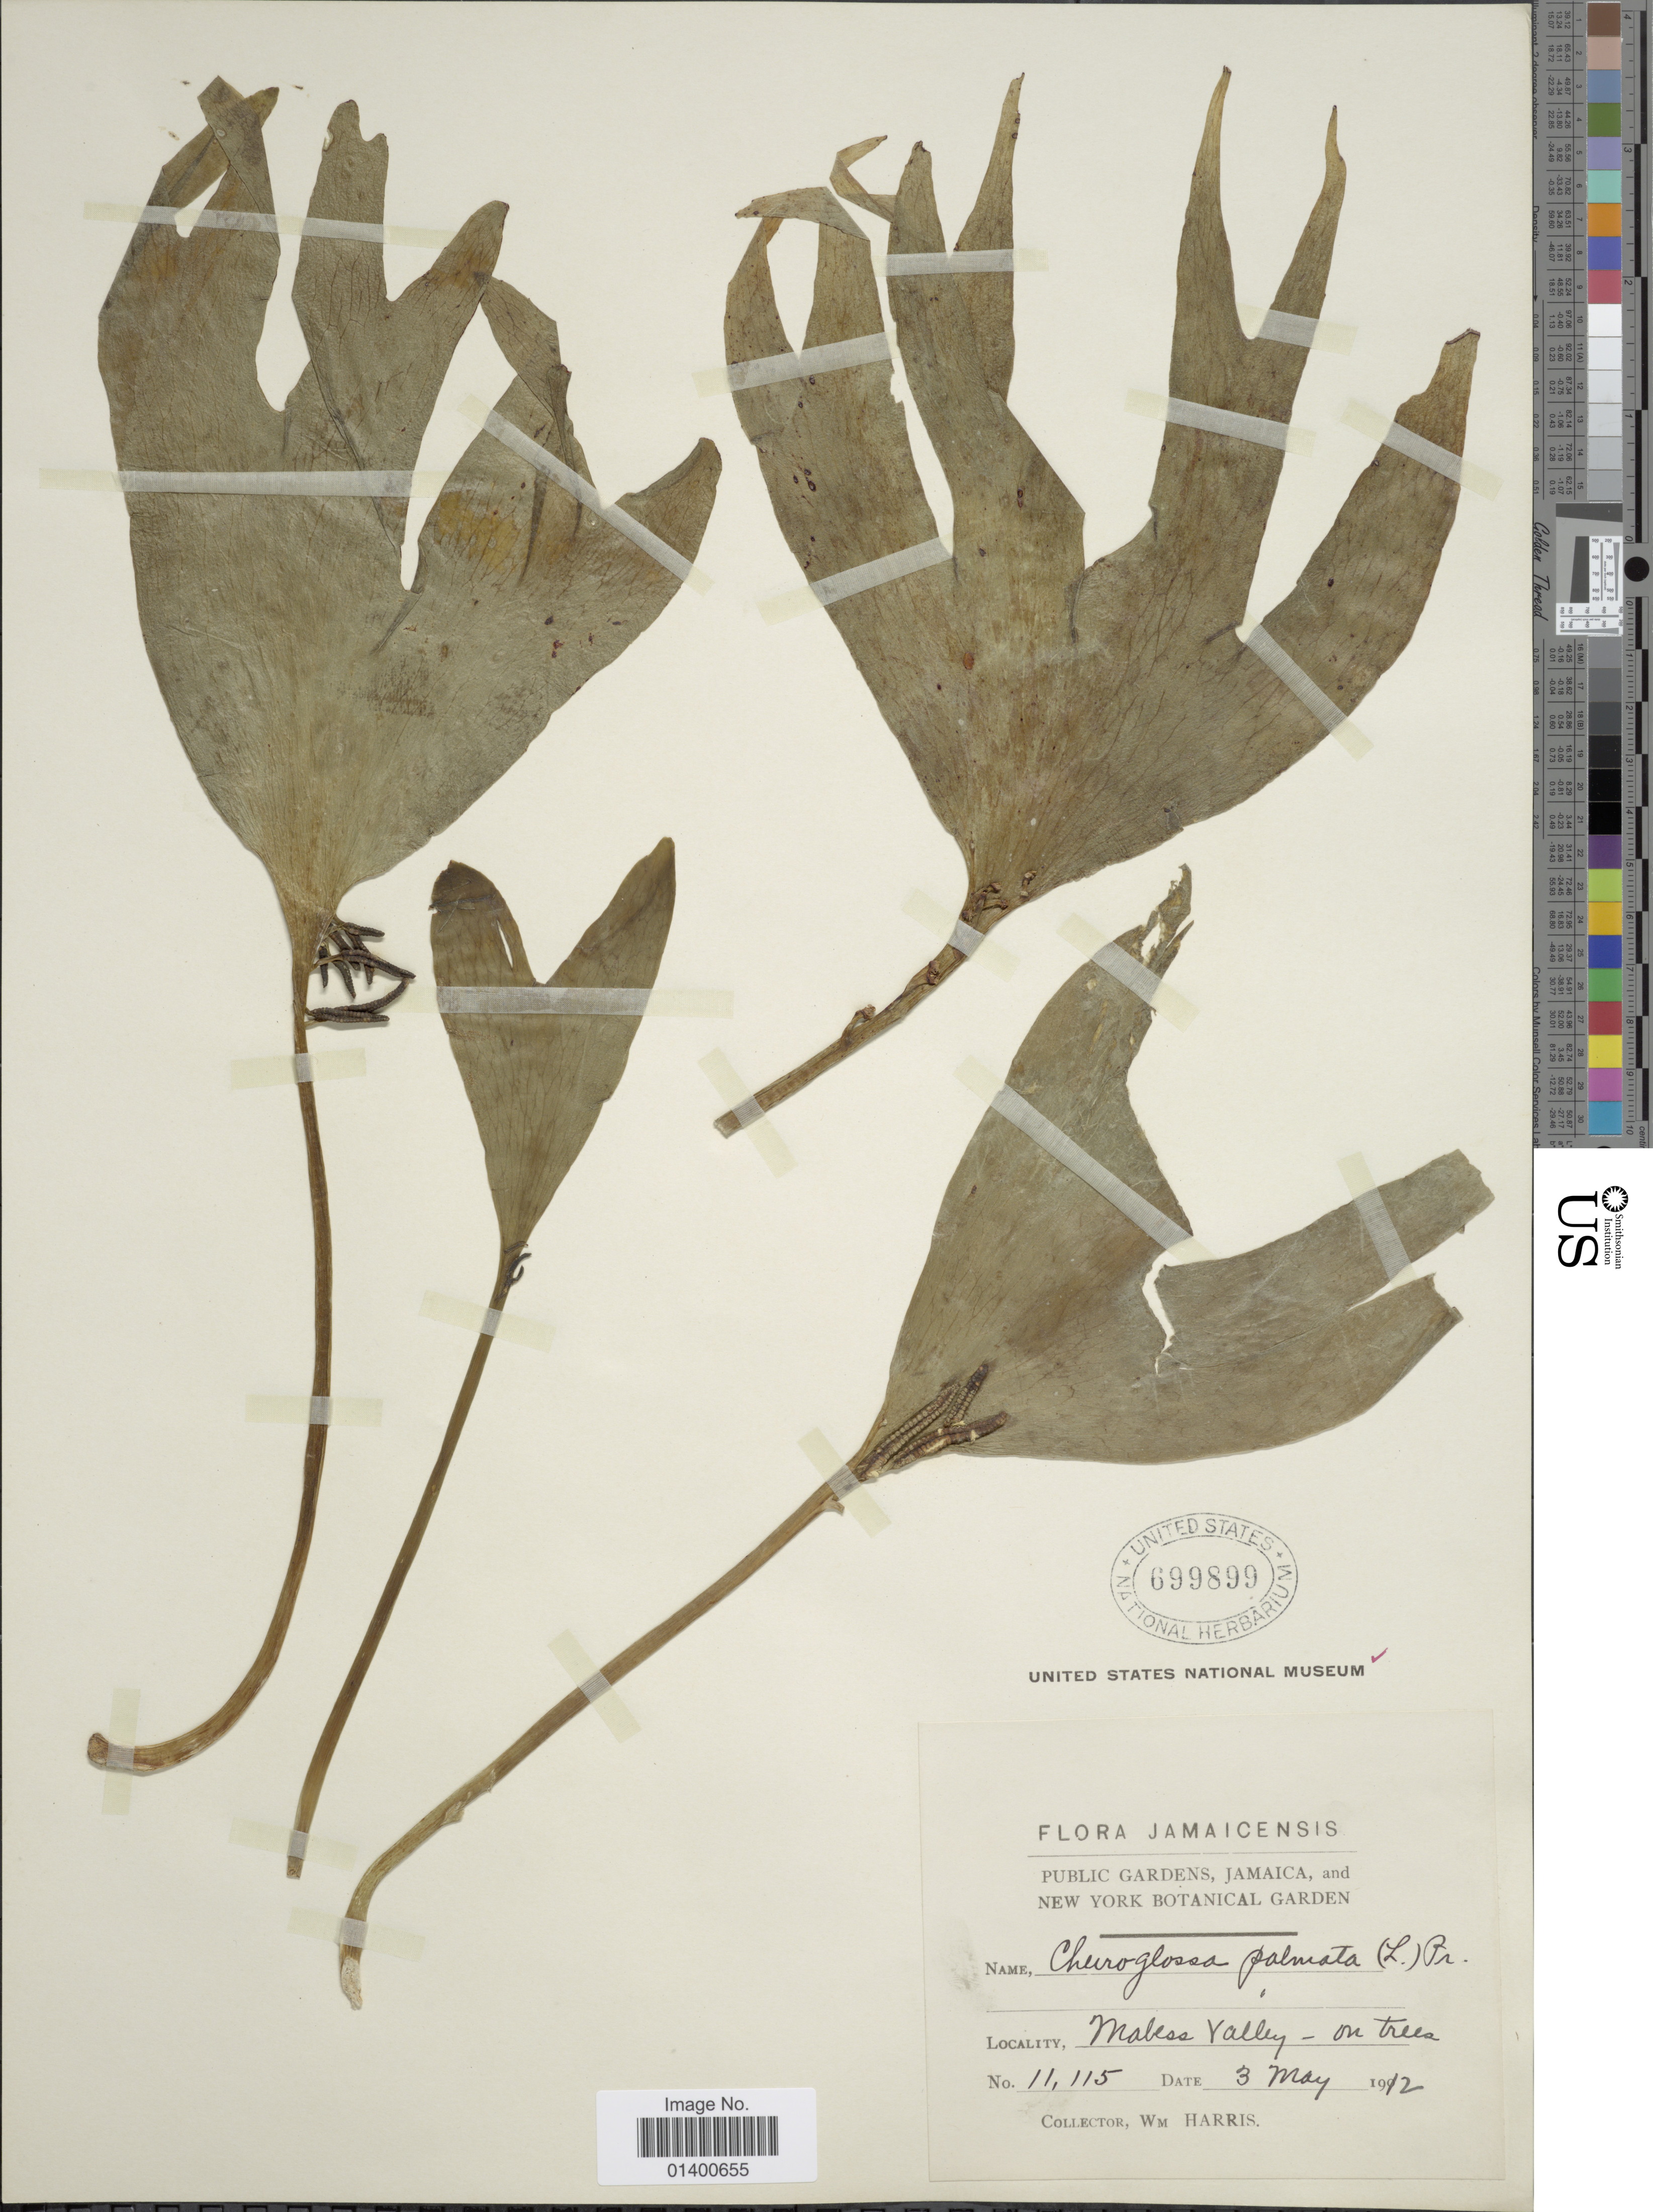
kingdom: Plantae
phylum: Tracheophyta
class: Polypodiopsida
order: Ophioglossales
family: Ophioglossaceae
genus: Cheiroglossa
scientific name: Cheiroglossa palmata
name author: (L.) C. Presl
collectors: W. H. Harris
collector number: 11115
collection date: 1912-05-03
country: Jamaica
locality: Mabess valley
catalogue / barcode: US 699899